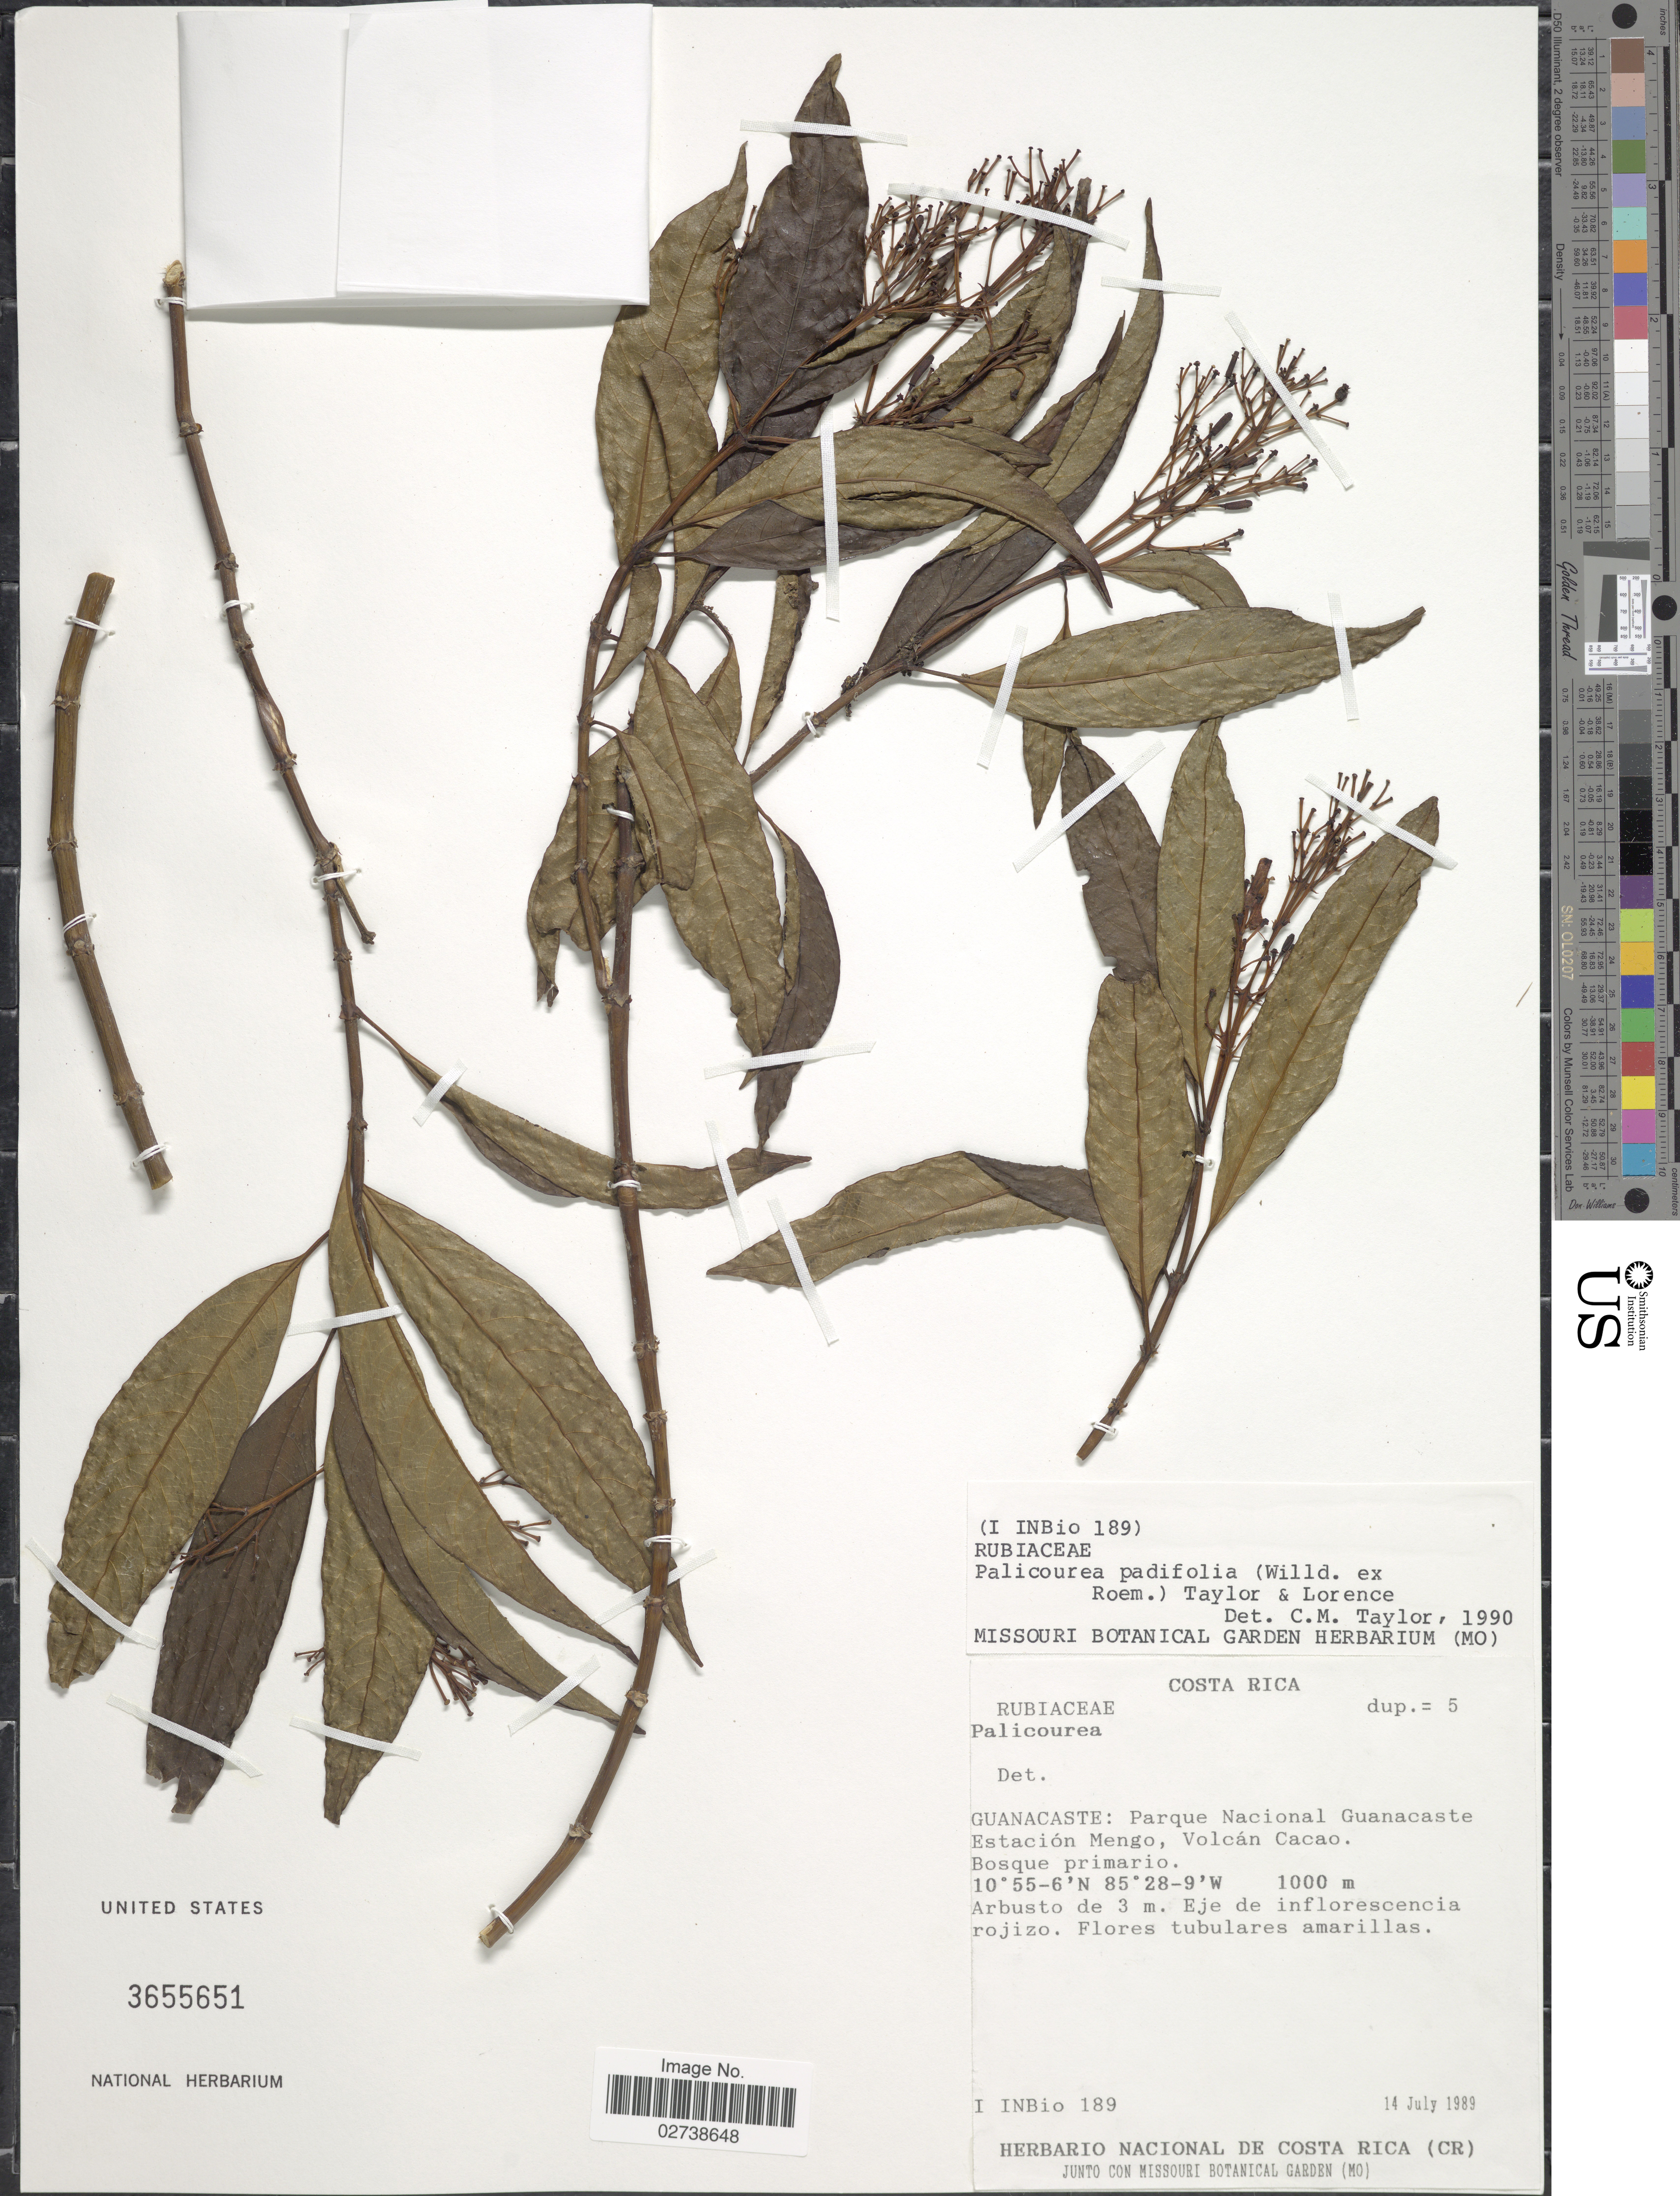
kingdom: Plantae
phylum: Tracheophyta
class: Magnoliopsida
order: Gentianales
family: Rubiaceae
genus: Palicourea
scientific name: Palicourea padifolia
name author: (Humb. & Bonpl. ex Roem. & Schult.) C.M. Taylor & Lorence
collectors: Instituto Nacional de Biodiversidad (INBio) , Herbario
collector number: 189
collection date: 1989-07-14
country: Costa Rica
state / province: Guanacaste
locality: Parque Nacional Guanacaste Estación Mengo, Volcán Cacao. Bosque primario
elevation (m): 1000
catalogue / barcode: US 3655651